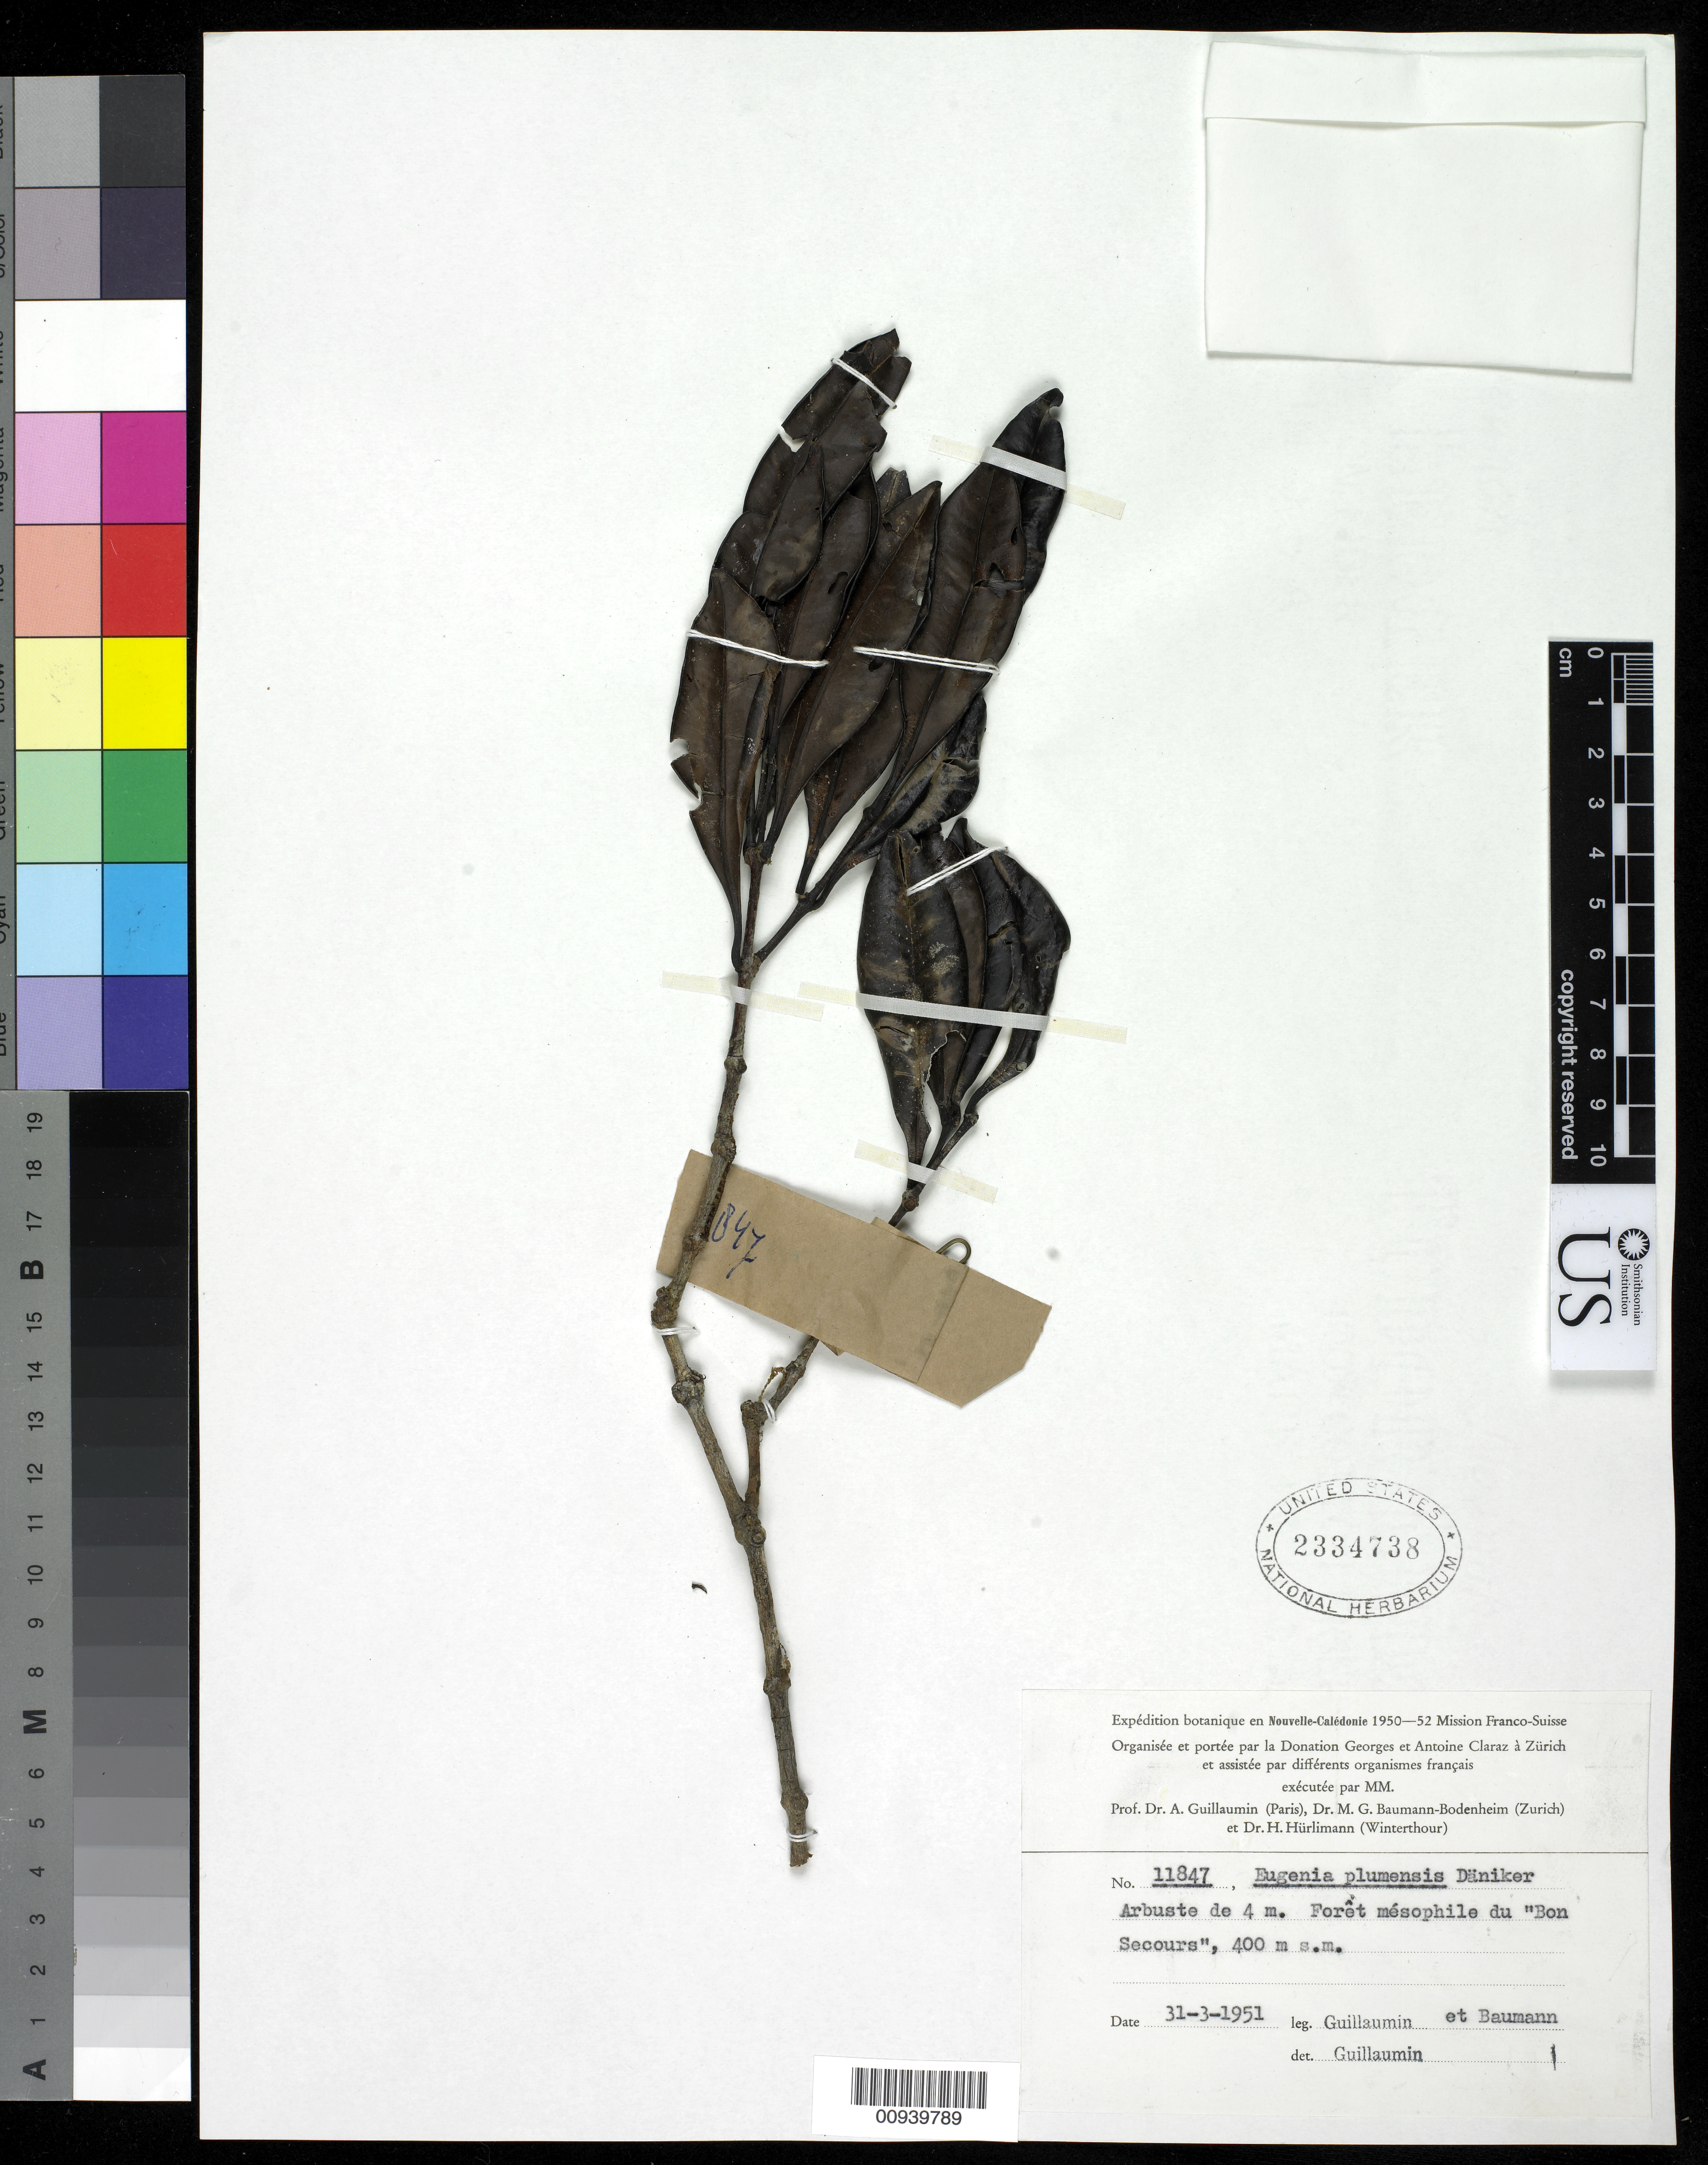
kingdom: Plantae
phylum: Tracheophyta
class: Magnoliopsida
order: Myrtales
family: Myrtaceae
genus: Gossia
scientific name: Gossia clusioides subsp. bleuensis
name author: N. Snow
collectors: A. Guillaumin & M. Baumann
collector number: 11847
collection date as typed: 31 Mar 1951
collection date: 1951-03-31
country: New Caledonia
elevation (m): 400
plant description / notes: CIted by N. Snow, Adansonia, sér. 3, 42: 146. 2020.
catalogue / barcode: US 2334738